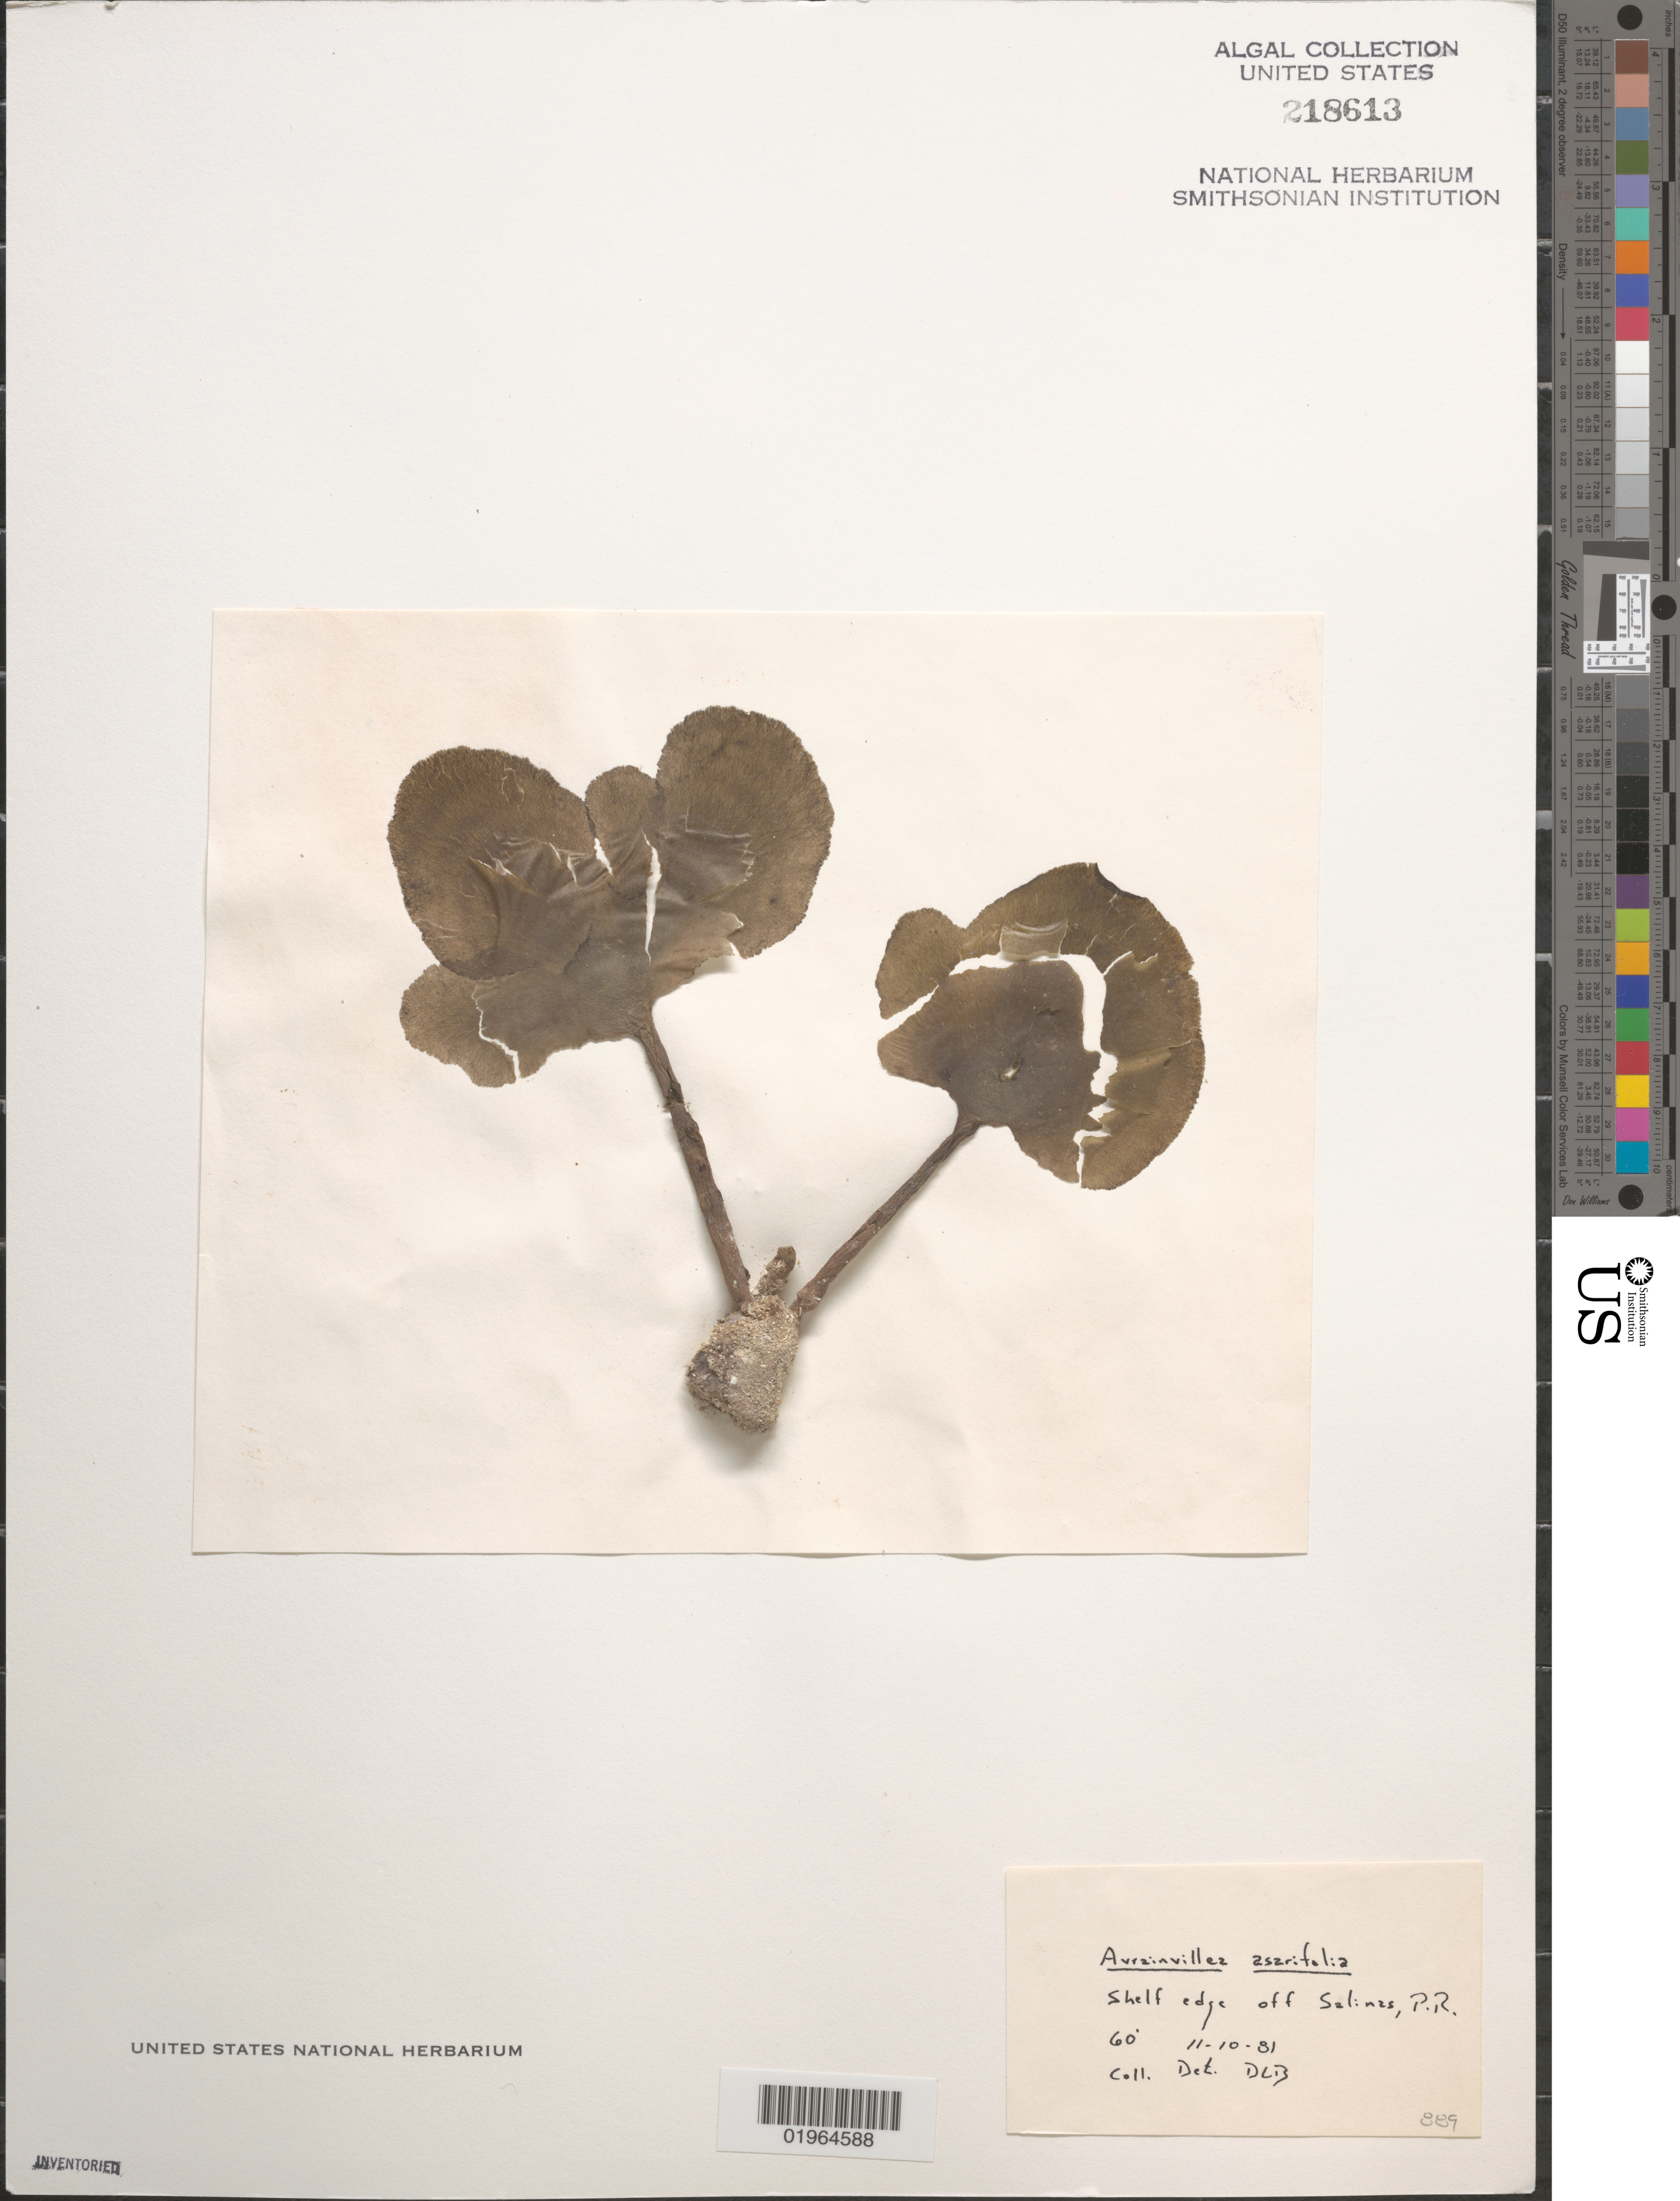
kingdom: Plantae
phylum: Chlorophyta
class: Ulvophyceae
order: Bryopsidales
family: Dichotomosiphonaceae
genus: Avrainvillea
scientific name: Avrainvillea asarifolia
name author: Børgesen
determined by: Ballantine, D. L.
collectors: D.L. Ballantine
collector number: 889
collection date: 1981-11-10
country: Puerto Rico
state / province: Salinas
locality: Shelf edge.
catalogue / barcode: US 218613